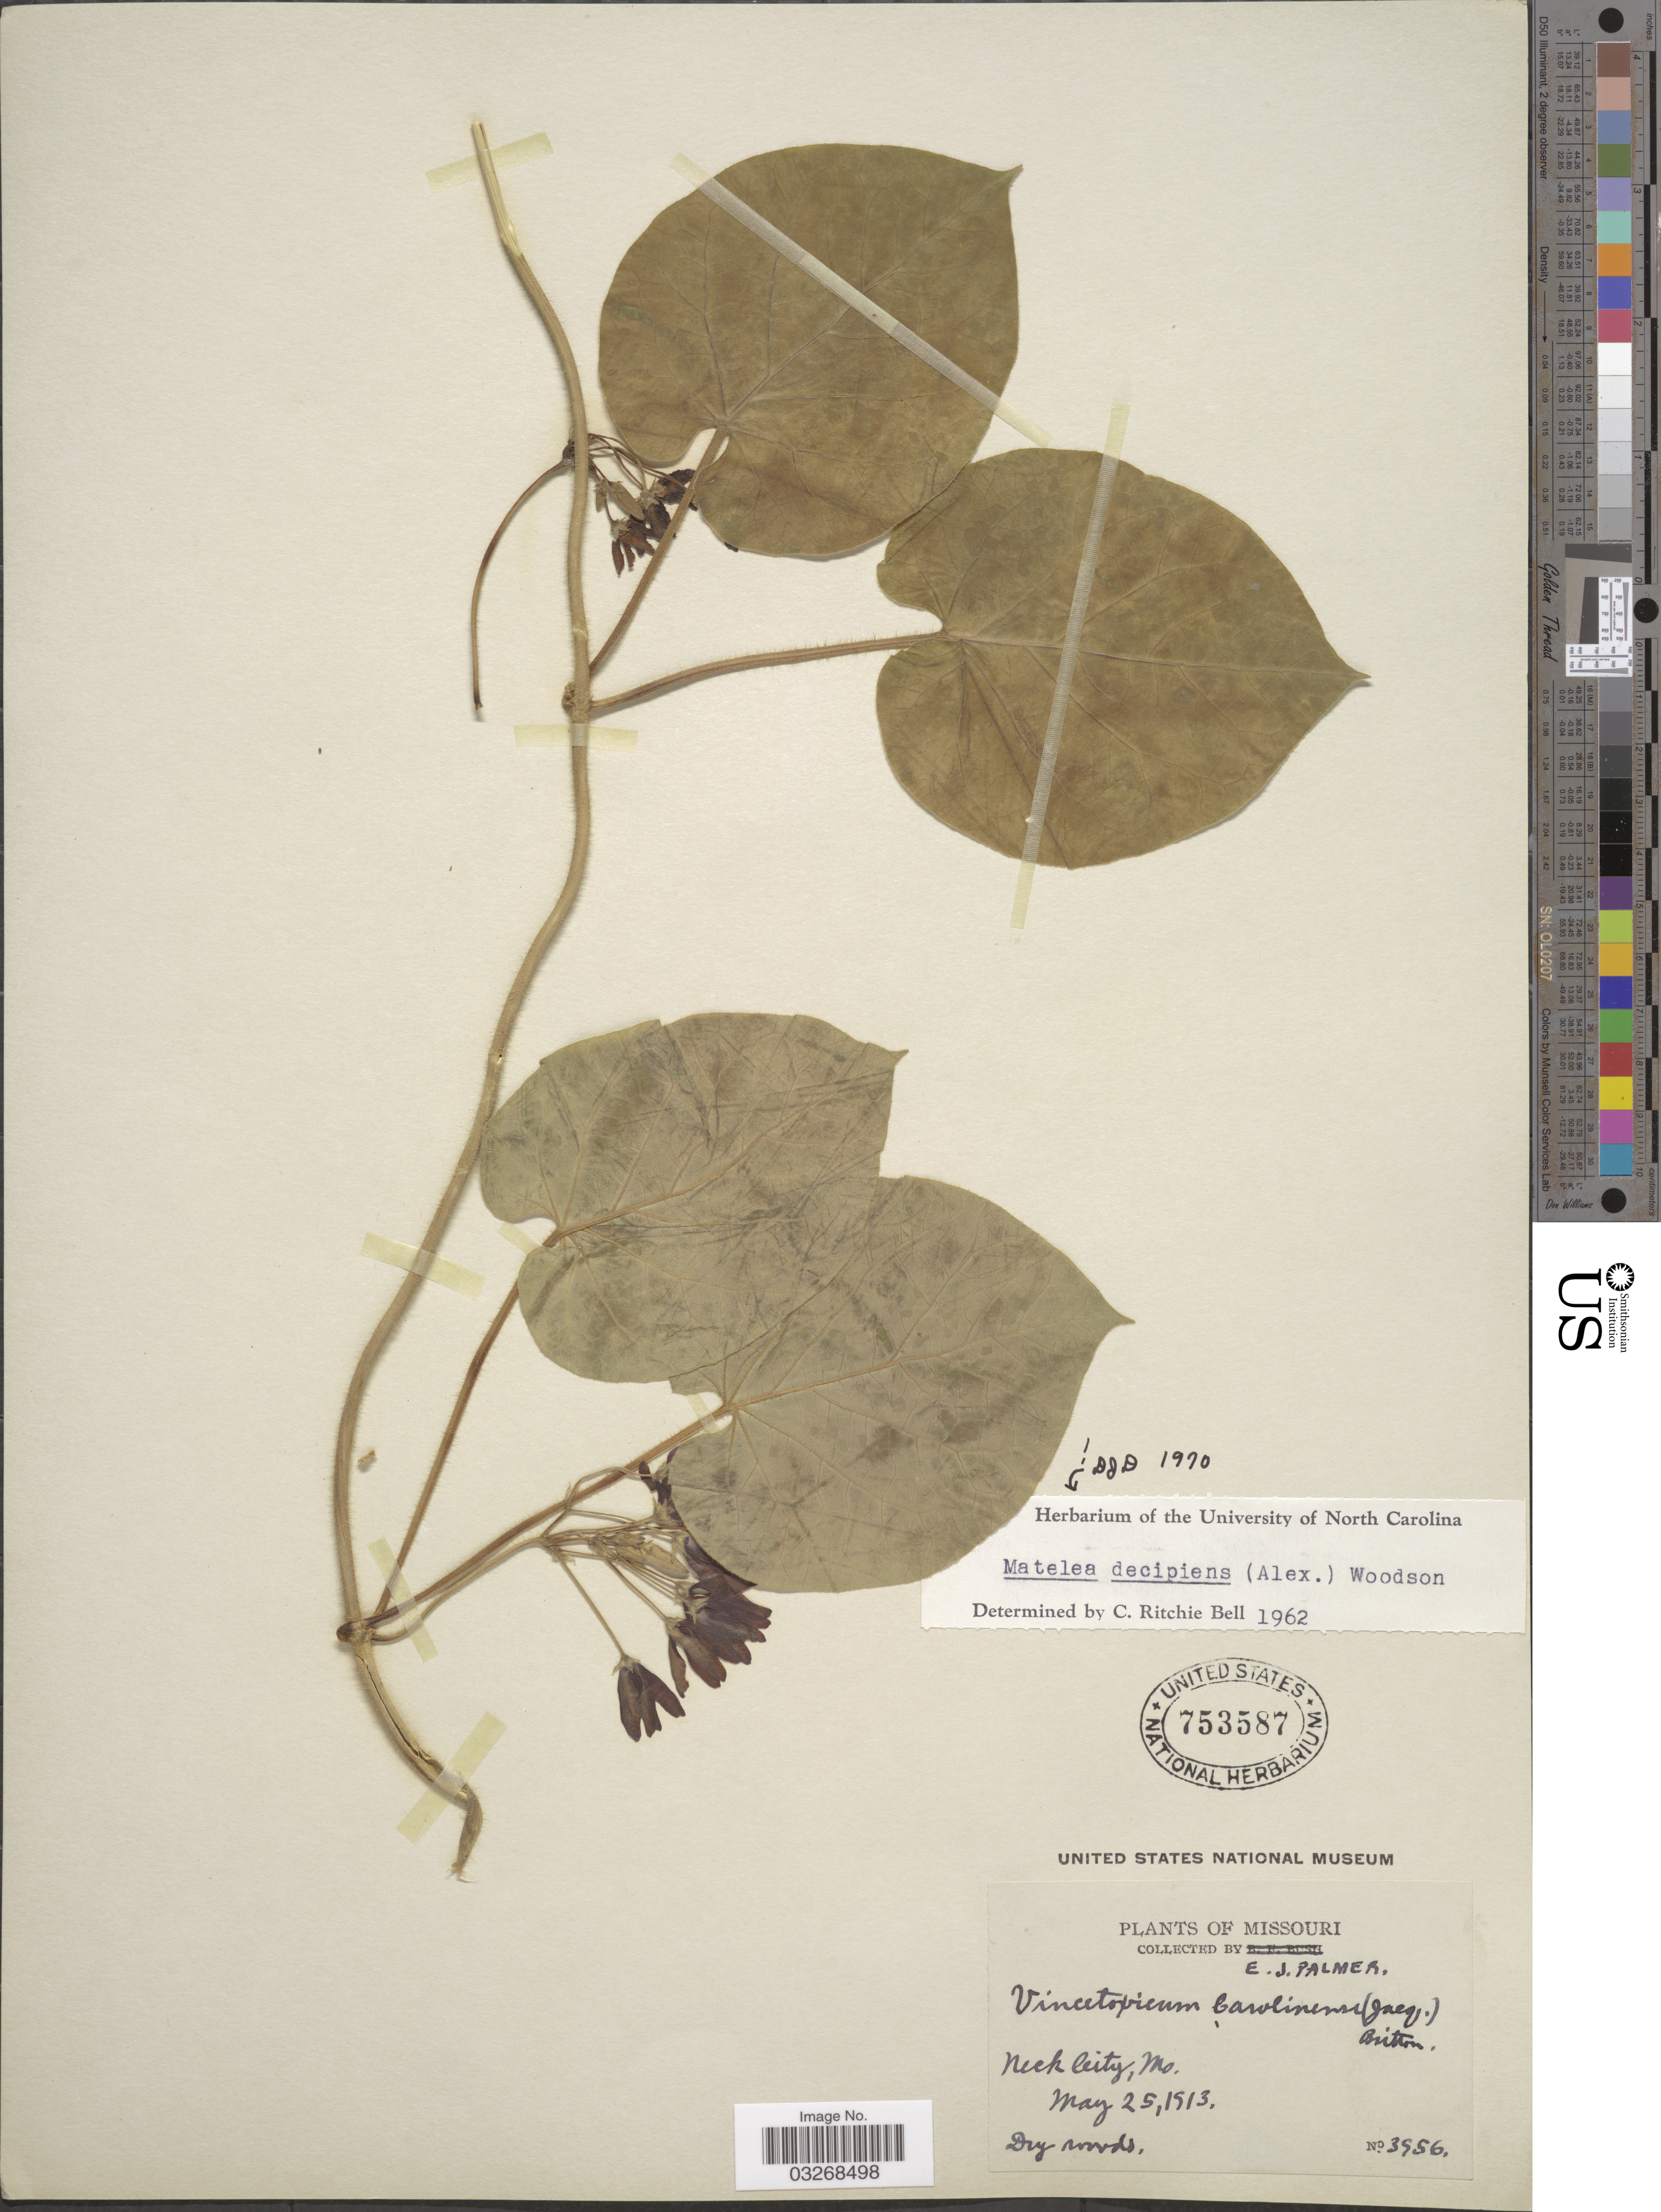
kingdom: Plantae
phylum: Tracheophyta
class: Magnoliopsida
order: Gentianales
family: Apocynaceae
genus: Matelea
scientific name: Matelea decipiens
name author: (Alexander) Woodson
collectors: E. J. Palmer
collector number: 3956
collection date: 1913-05-25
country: United States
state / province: Missouri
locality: Neck City, Mo.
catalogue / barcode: US 753587